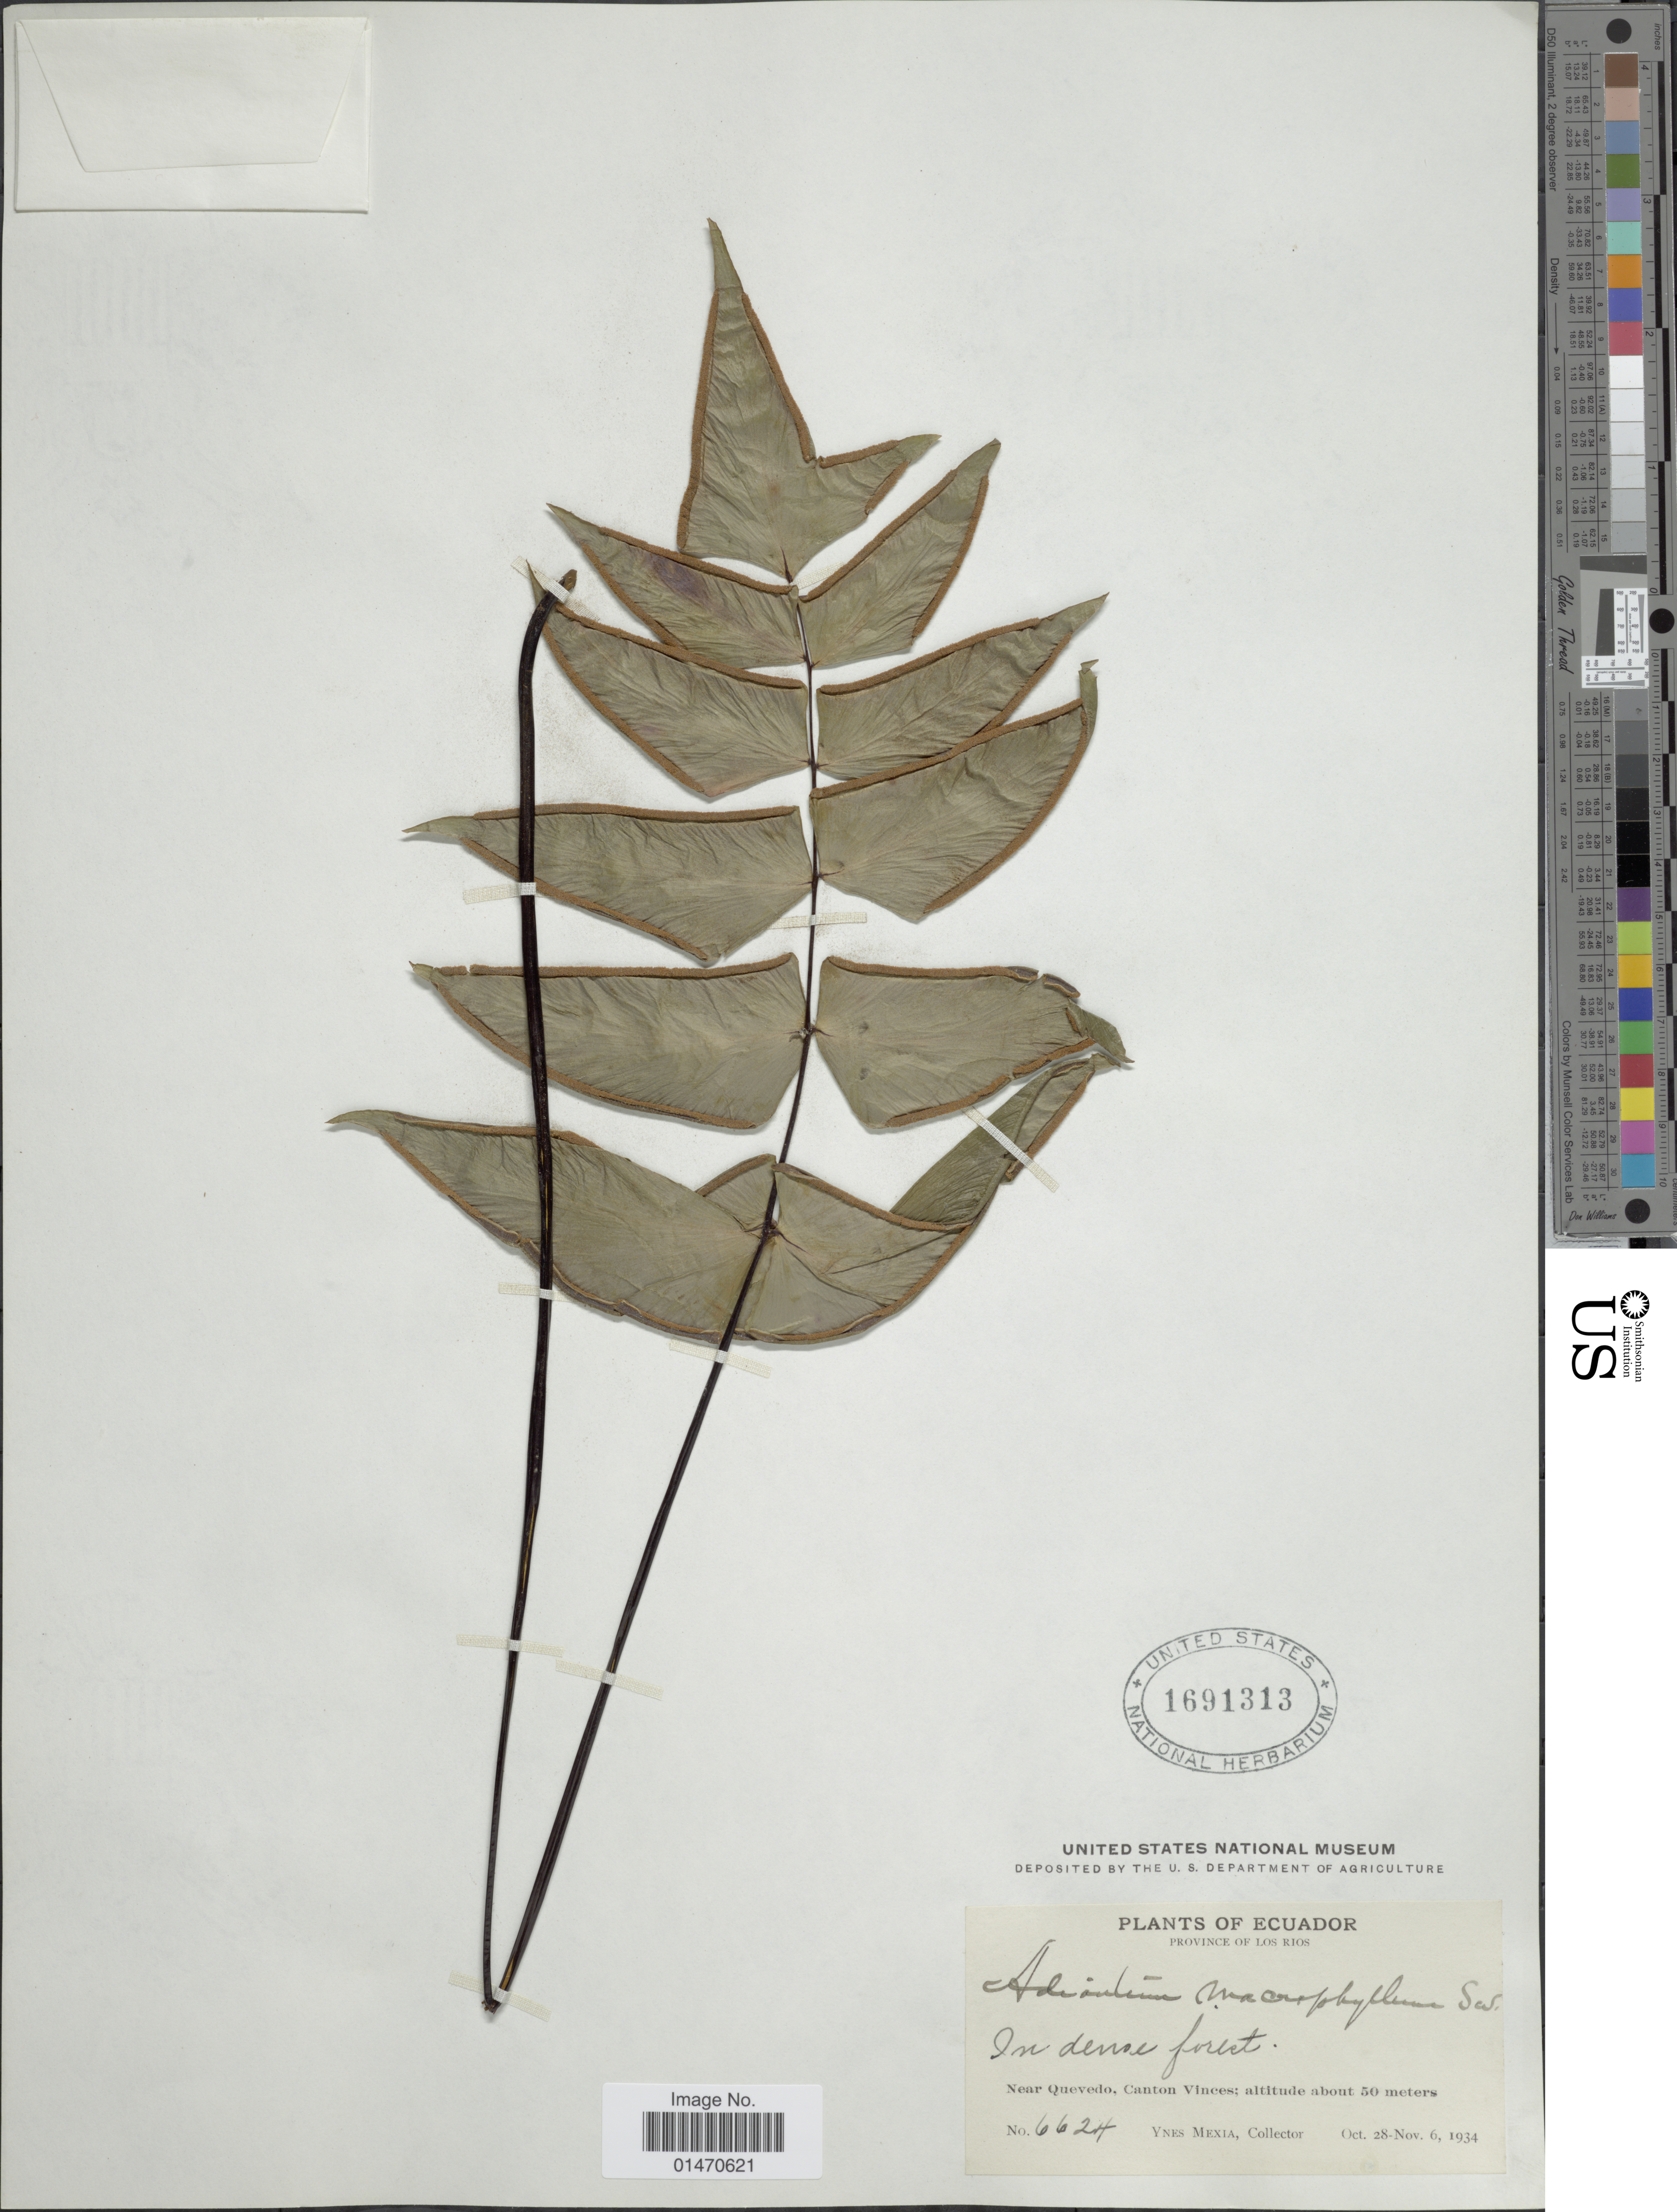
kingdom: Plantae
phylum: Tracheophyta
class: Polypodiopsida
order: Polypodiales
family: Pteridaceae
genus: Adiantum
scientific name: Adiantum macrophyllum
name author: Sw.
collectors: Y. Mexia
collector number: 6624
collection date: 1934-10-28/1934-11-06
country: Ecuador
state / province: Los Ríos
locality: Province of Los Rios, near Quevedo, Canton Vinces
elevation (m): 50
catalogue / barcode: US 1691313